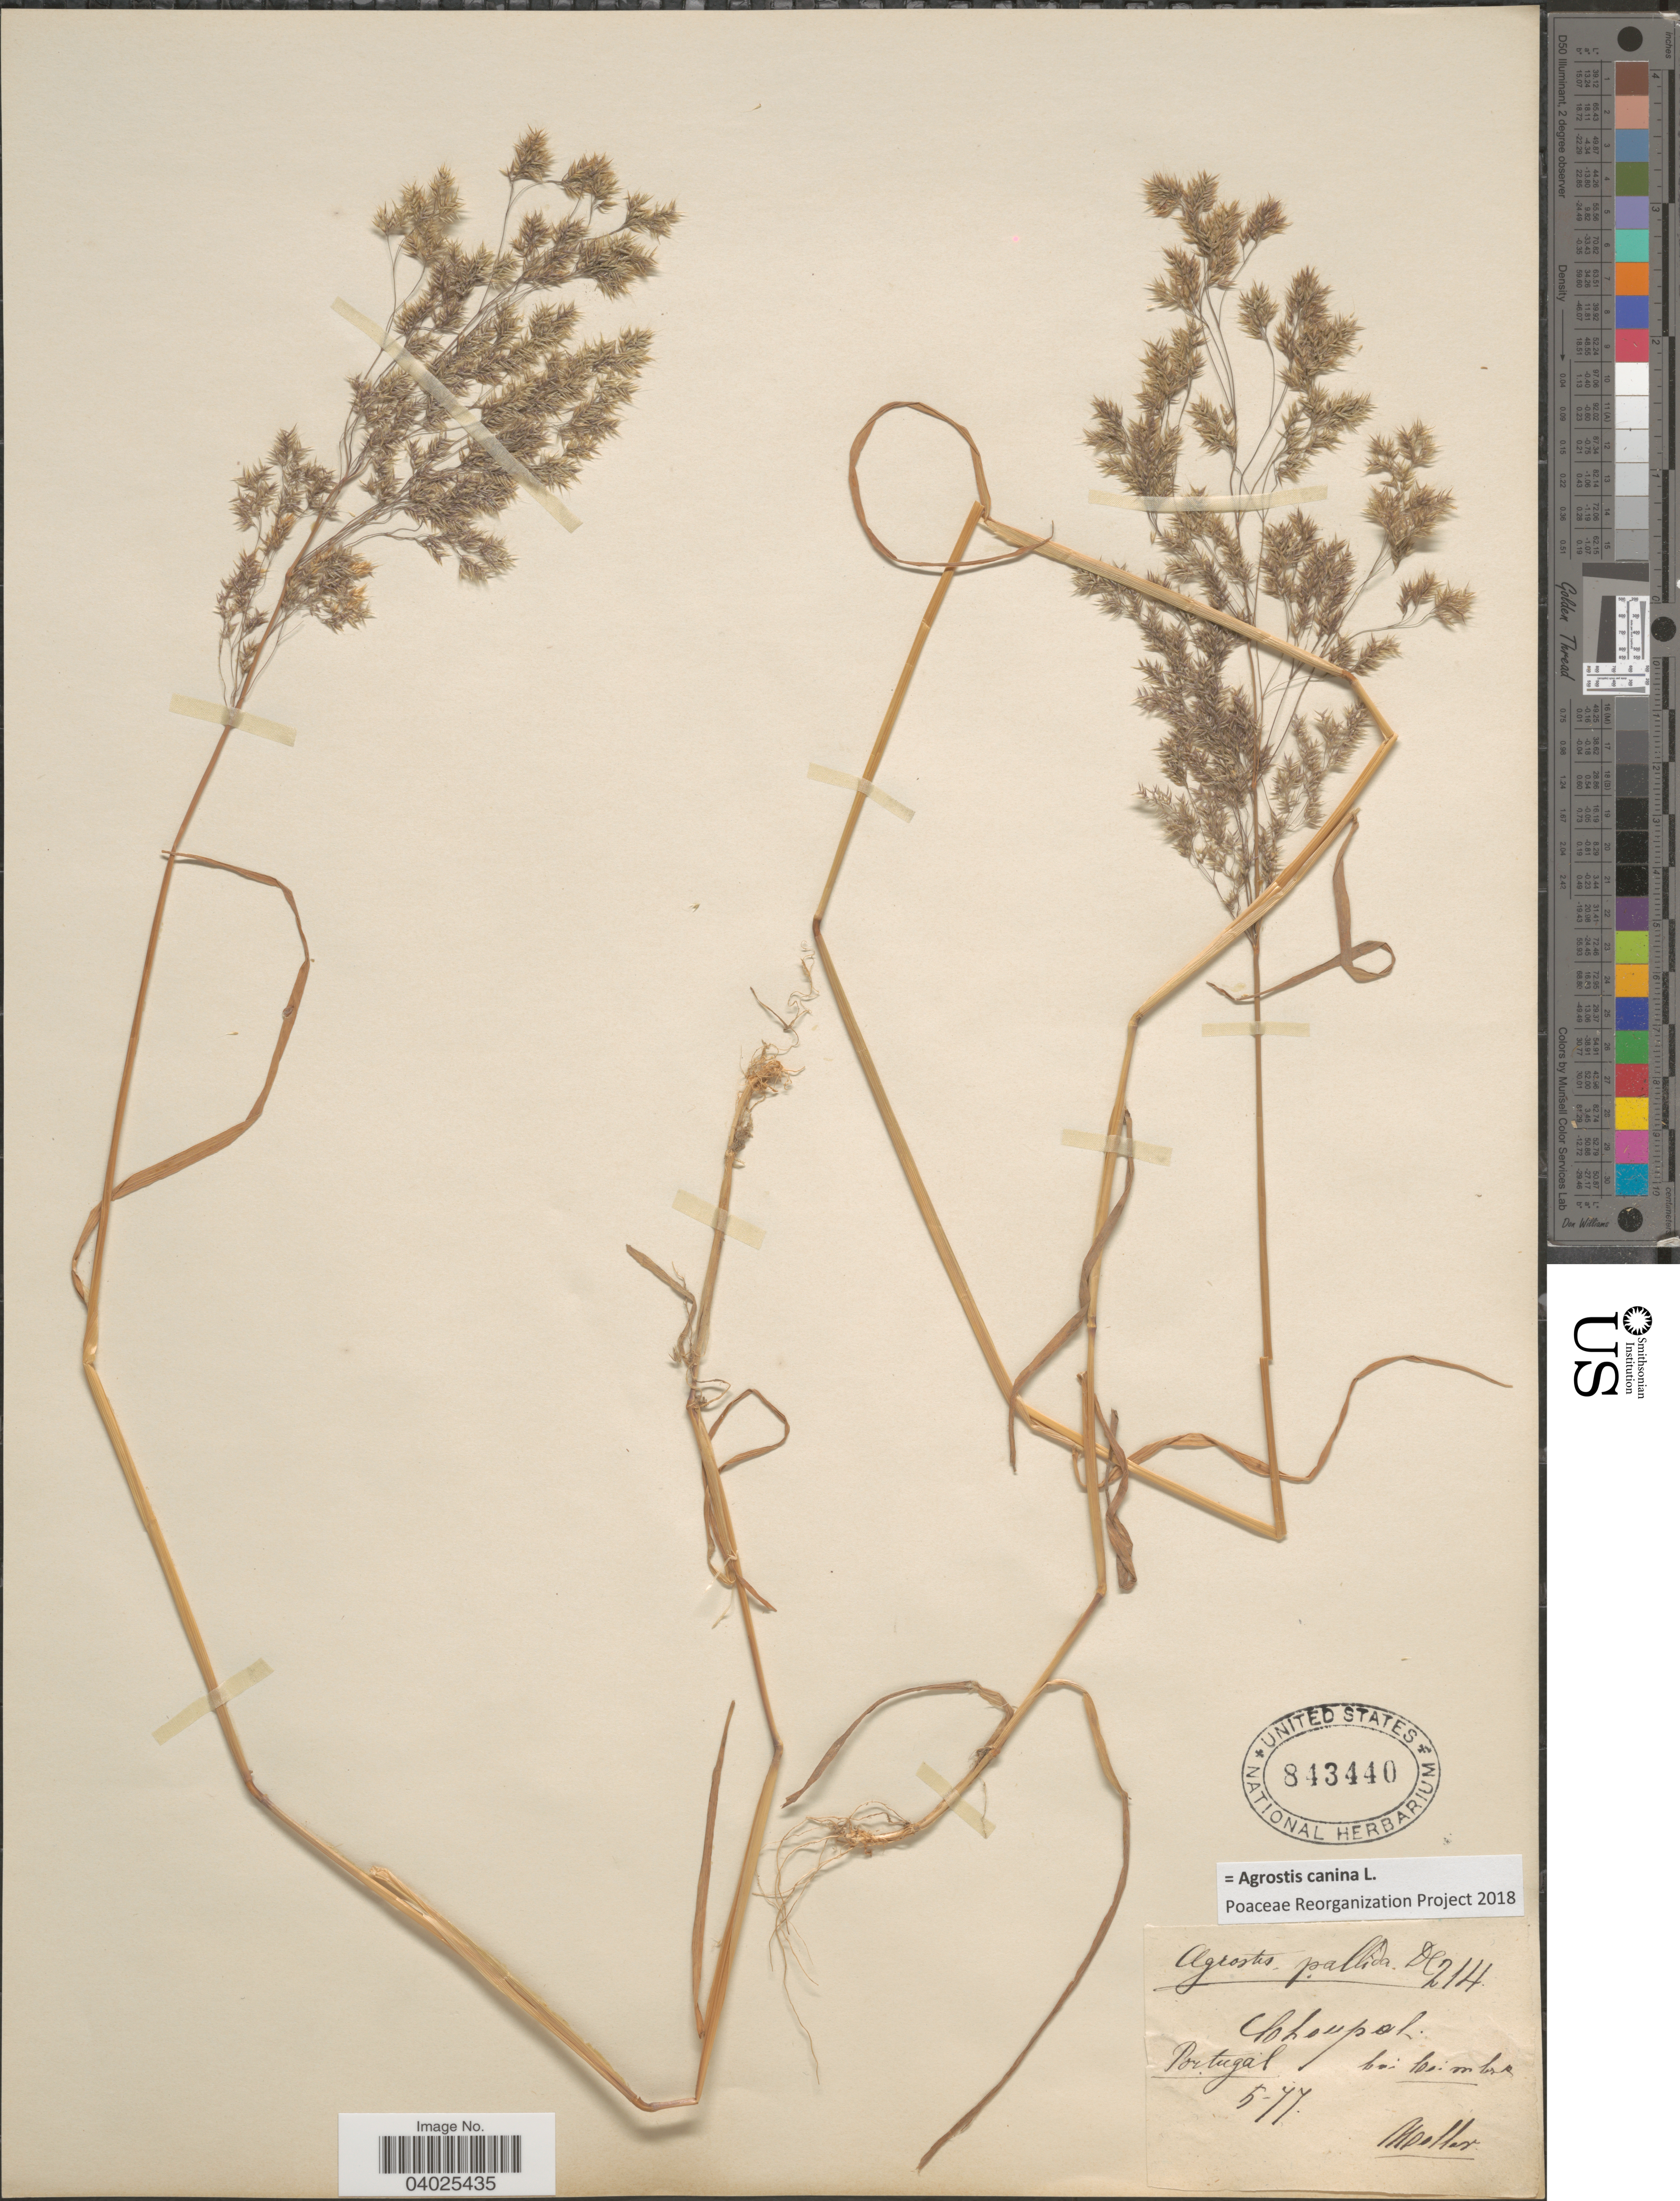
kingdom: Plantae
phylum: Tracheophyta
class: Liliopsida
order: Poales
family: Poaceae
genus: Agrostis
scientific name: Agrostis canina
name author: L.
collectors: -. Moller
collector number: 214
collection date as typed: Transcribed d/m/y: /5/77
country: Portugal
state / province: Coimbra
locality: Choupal bei Coimbra.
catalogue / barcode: US 843440